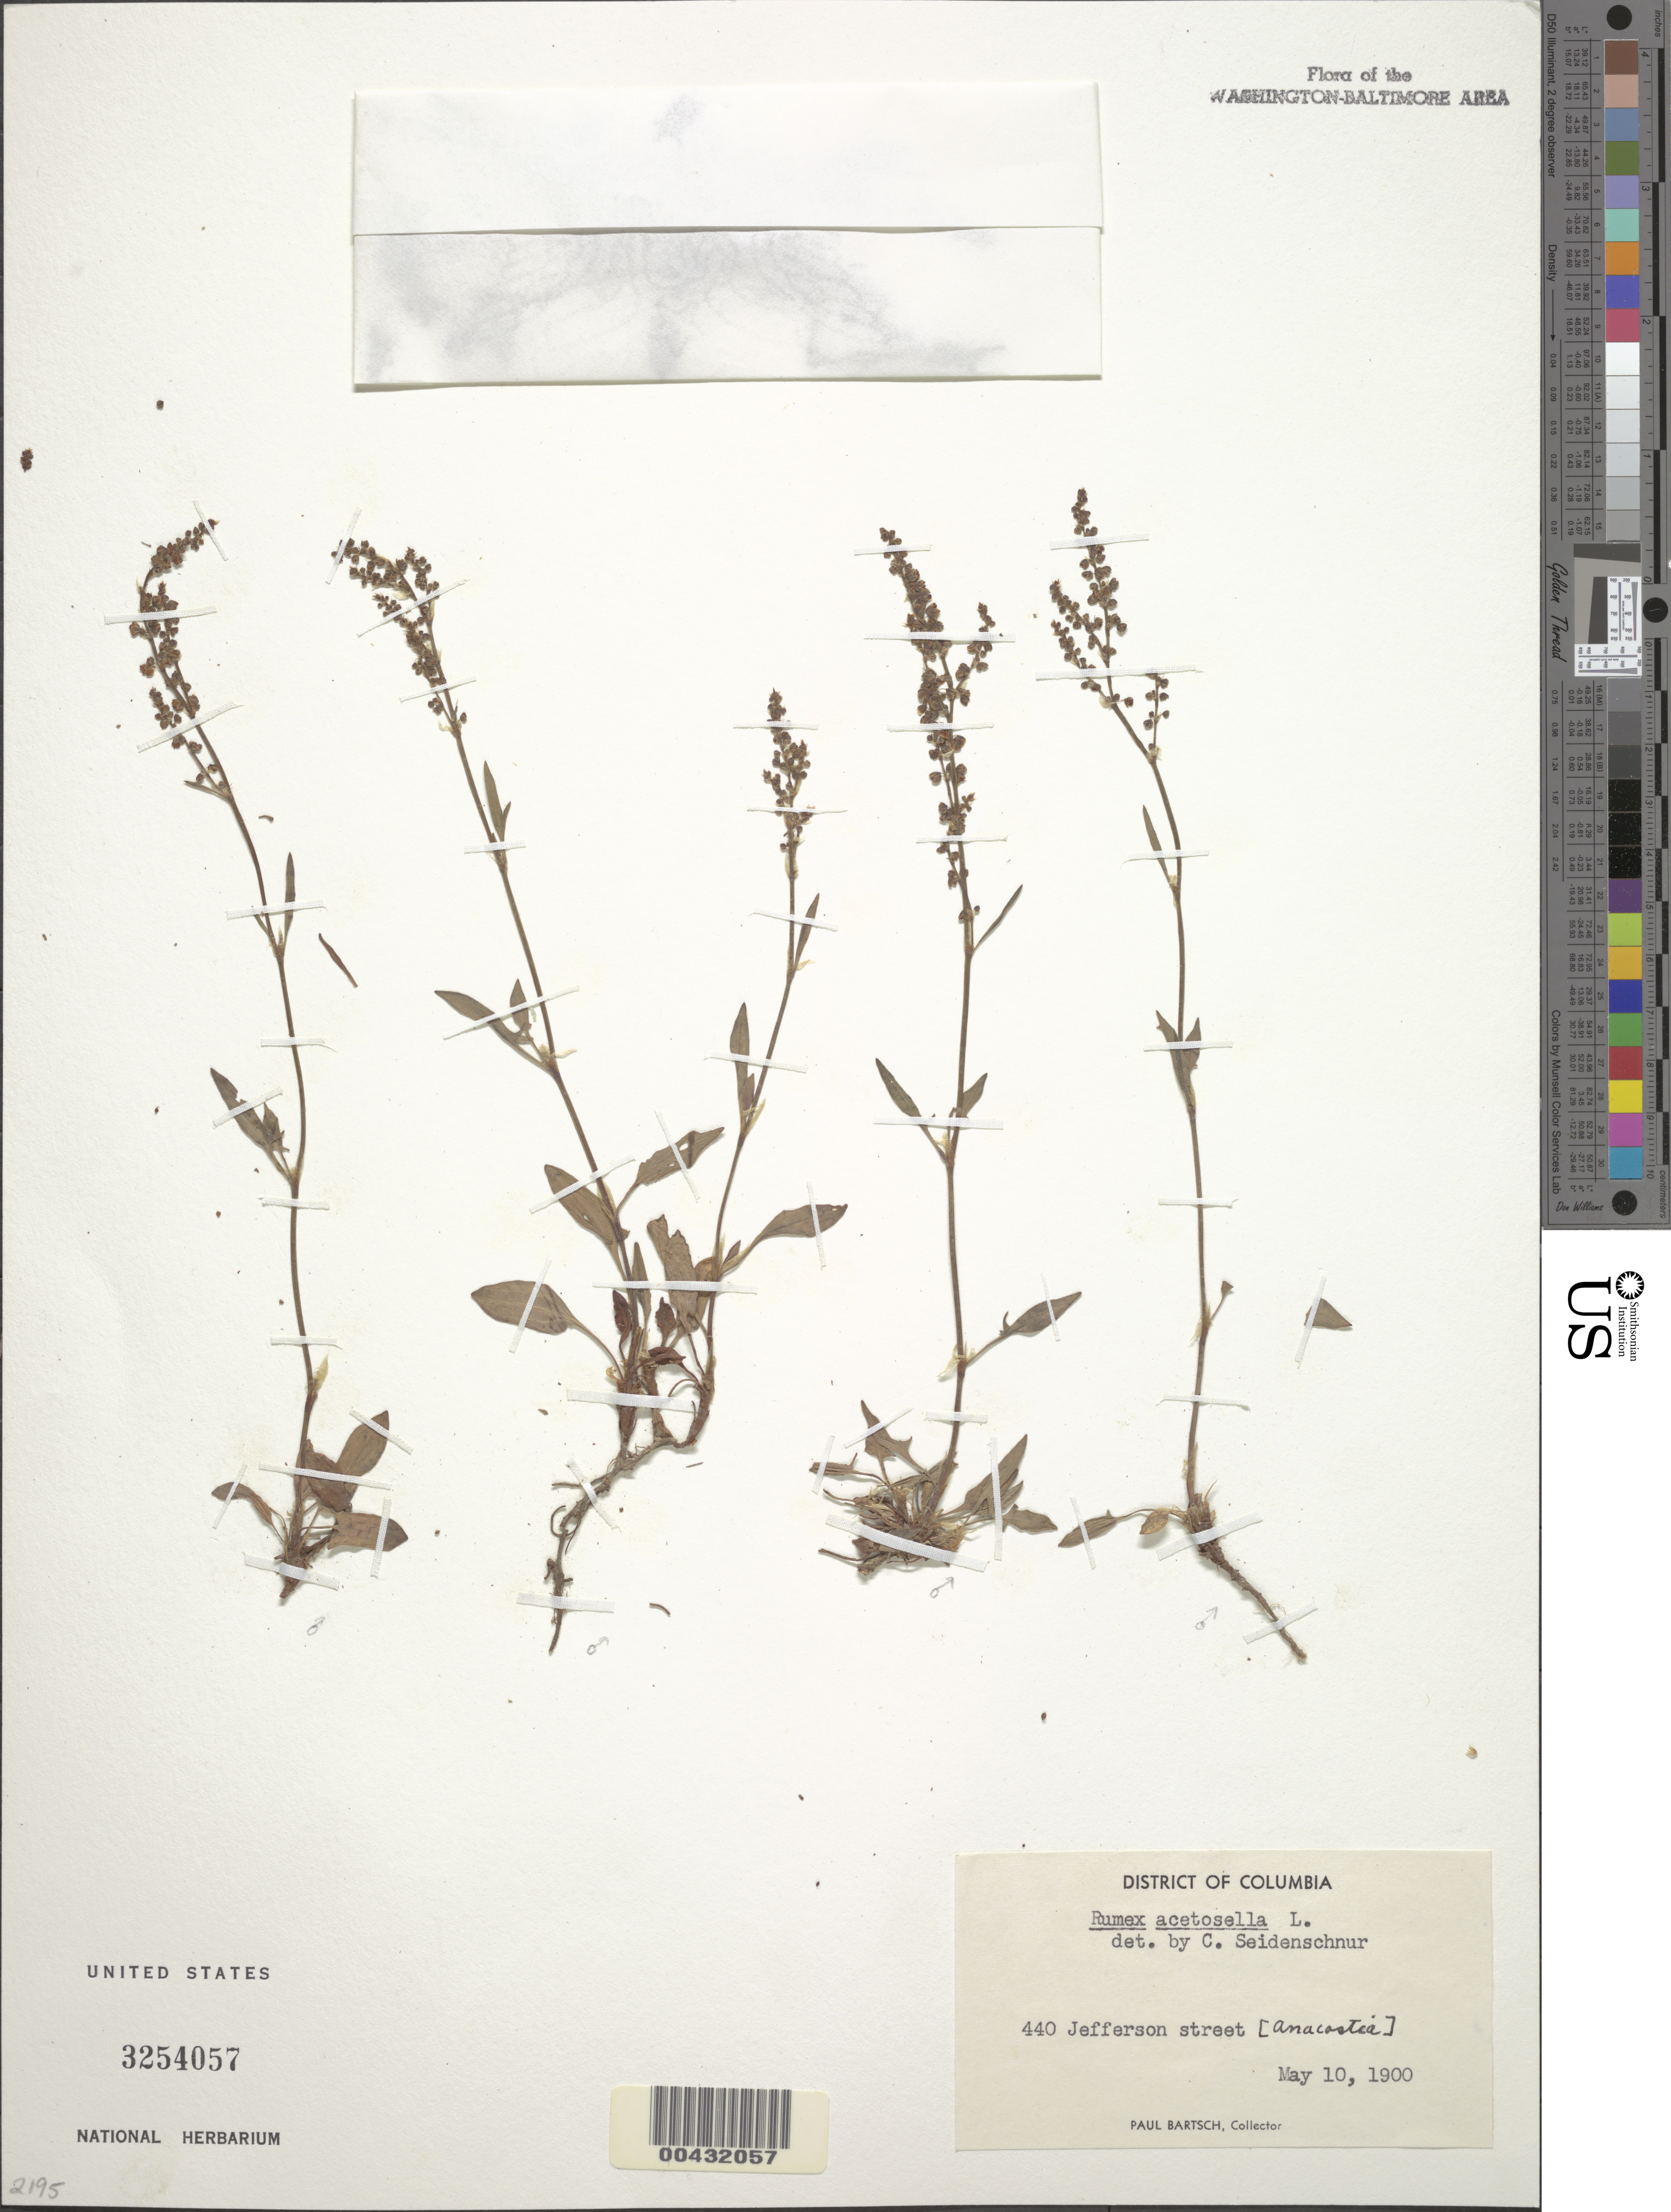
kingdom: Plantae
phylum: Tracheophyta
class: Magnoliopsida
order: Caryophyllales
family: Polygonaceae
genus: Rumex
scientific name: Rumex acetosella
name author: L.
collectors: P. Bartsch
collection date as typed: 10 May 1900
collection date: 1900-05-10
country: United States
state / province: District of Columbia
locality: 440 Jefferson Street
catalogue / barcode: US 3254057